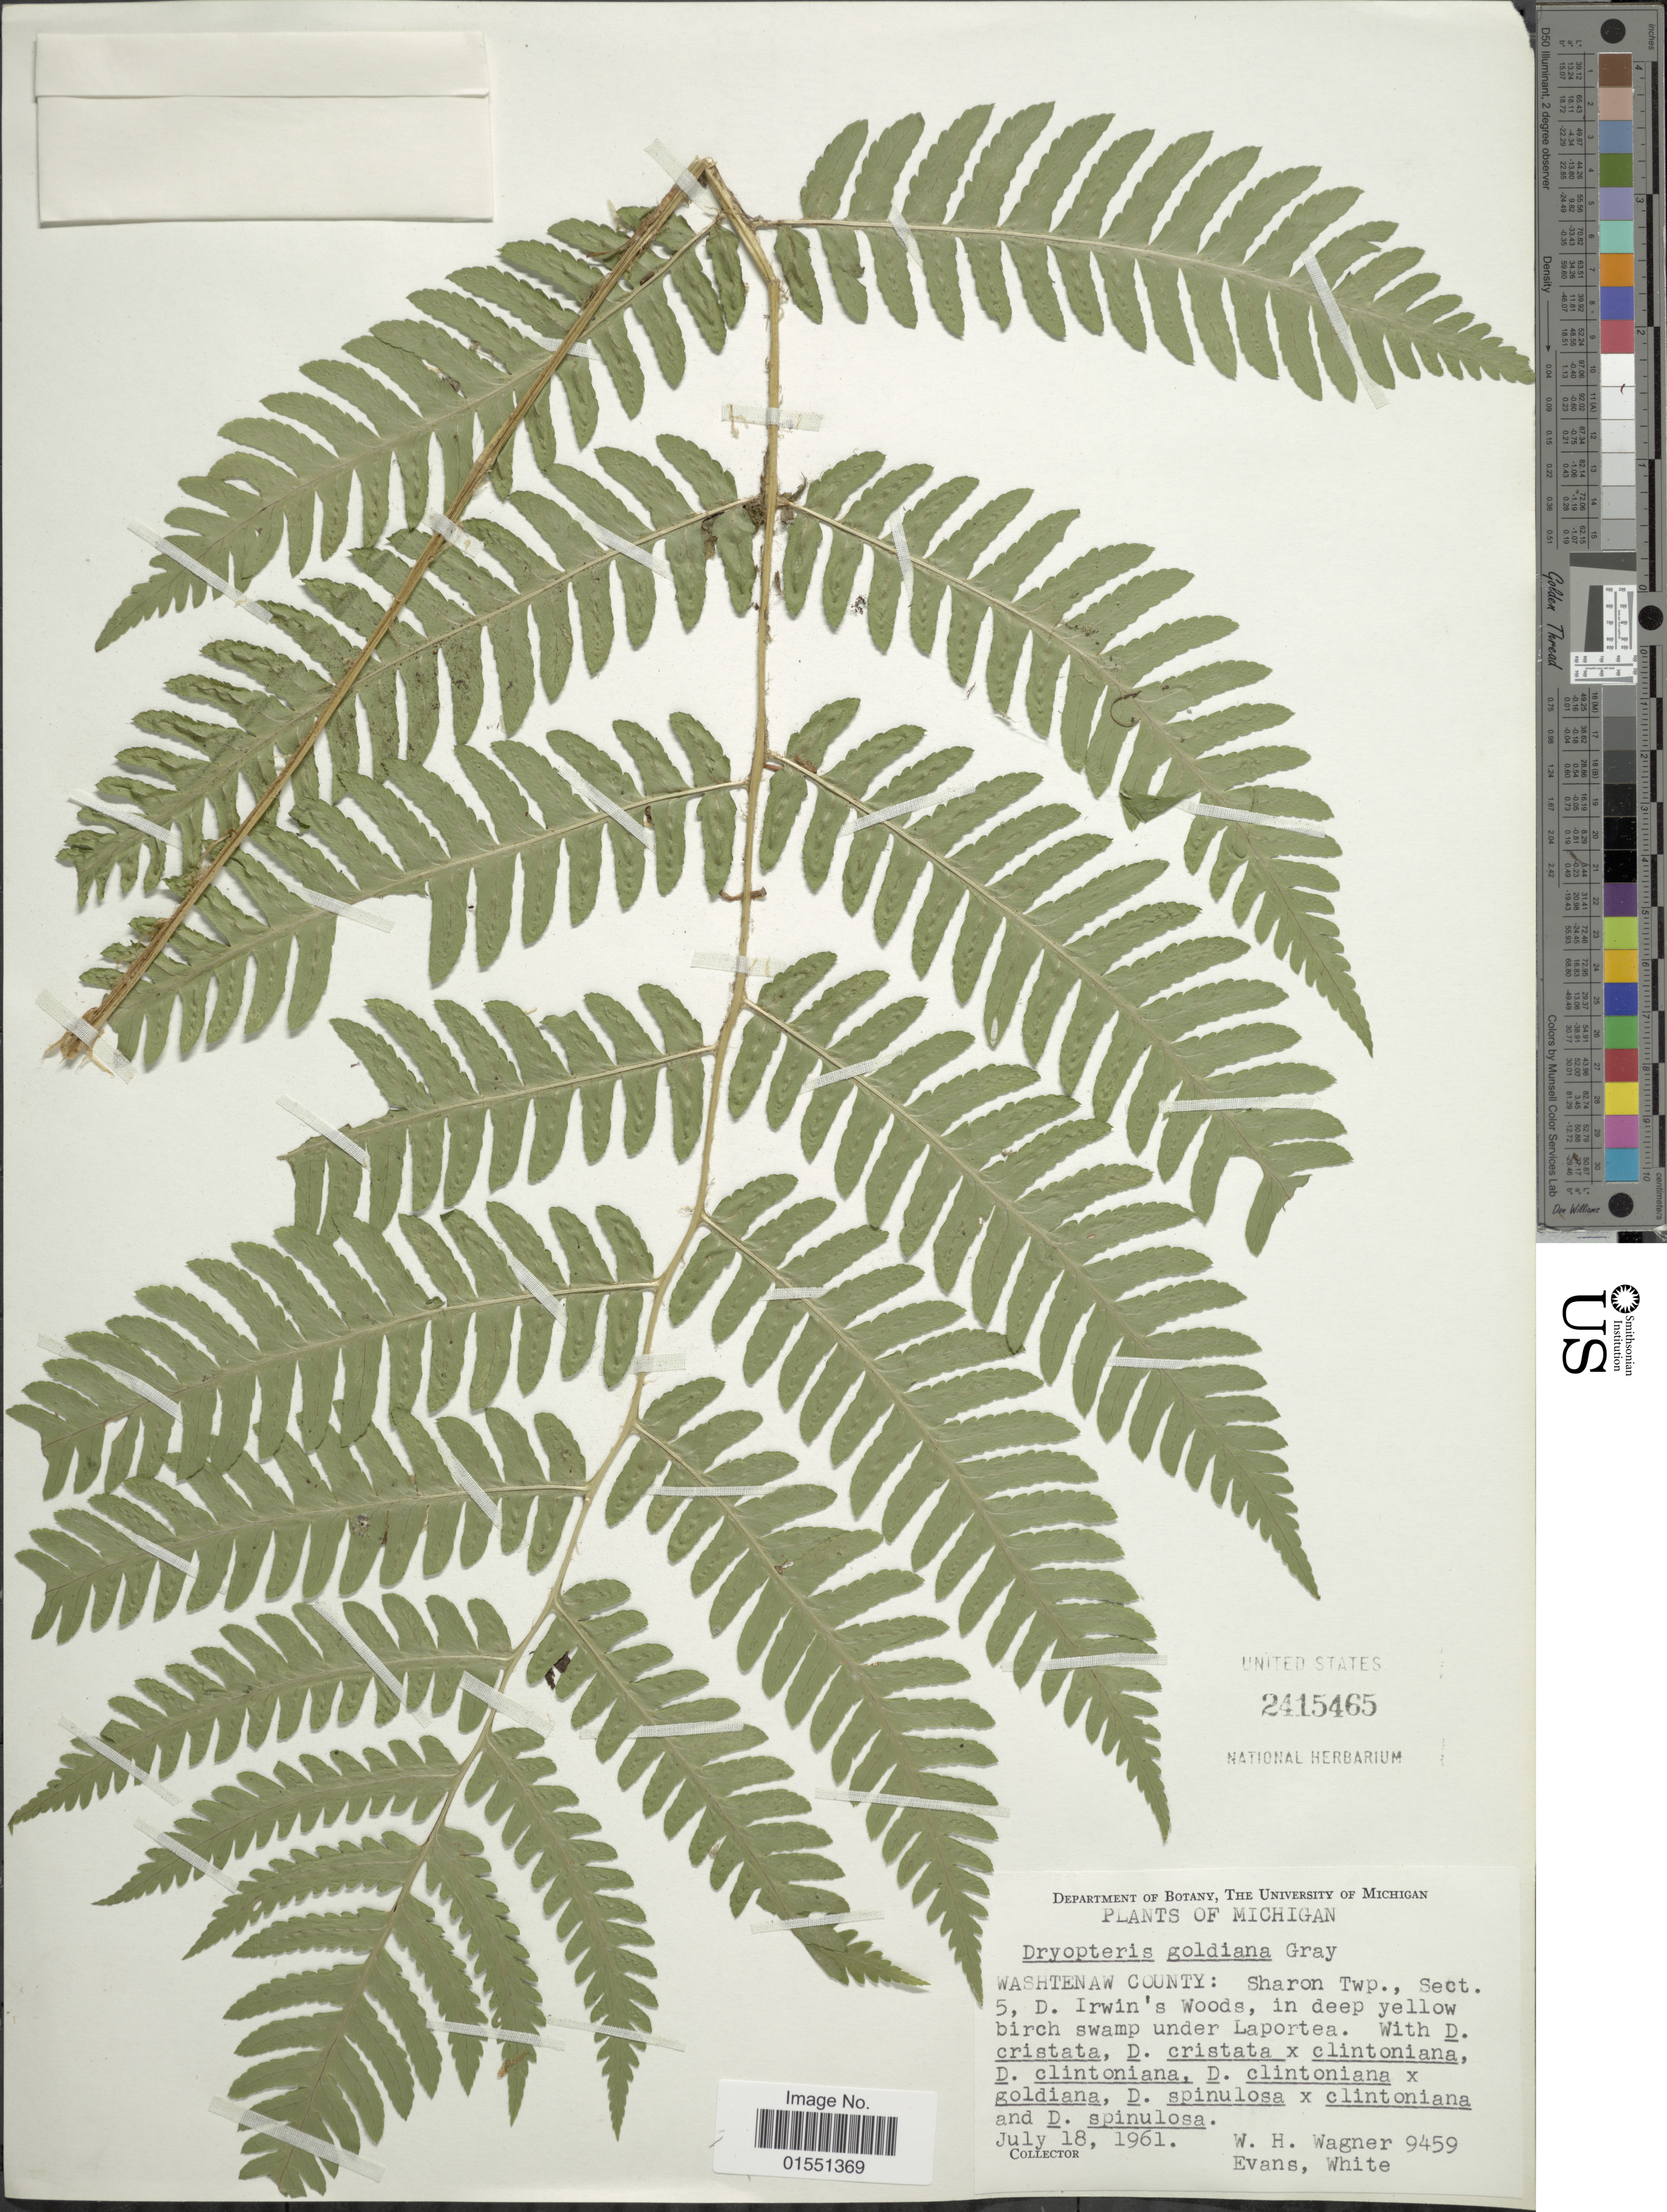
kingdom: Plantae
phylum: Tracheophyta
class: Polypodiopsida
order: Polypodiales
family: Dryopteridaceae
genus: Dryopteris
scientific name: Dryopteris goldiana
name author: (Hook. ex Goldie) A. Gray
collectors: W. H. Wagner & O. E. White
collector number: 9459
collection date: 1961-07-18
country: United States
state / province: Michigan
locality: Washtenaw County: Sharon Twp., Sect. 5, D. Irwin's Woods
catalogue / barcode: US 2415465